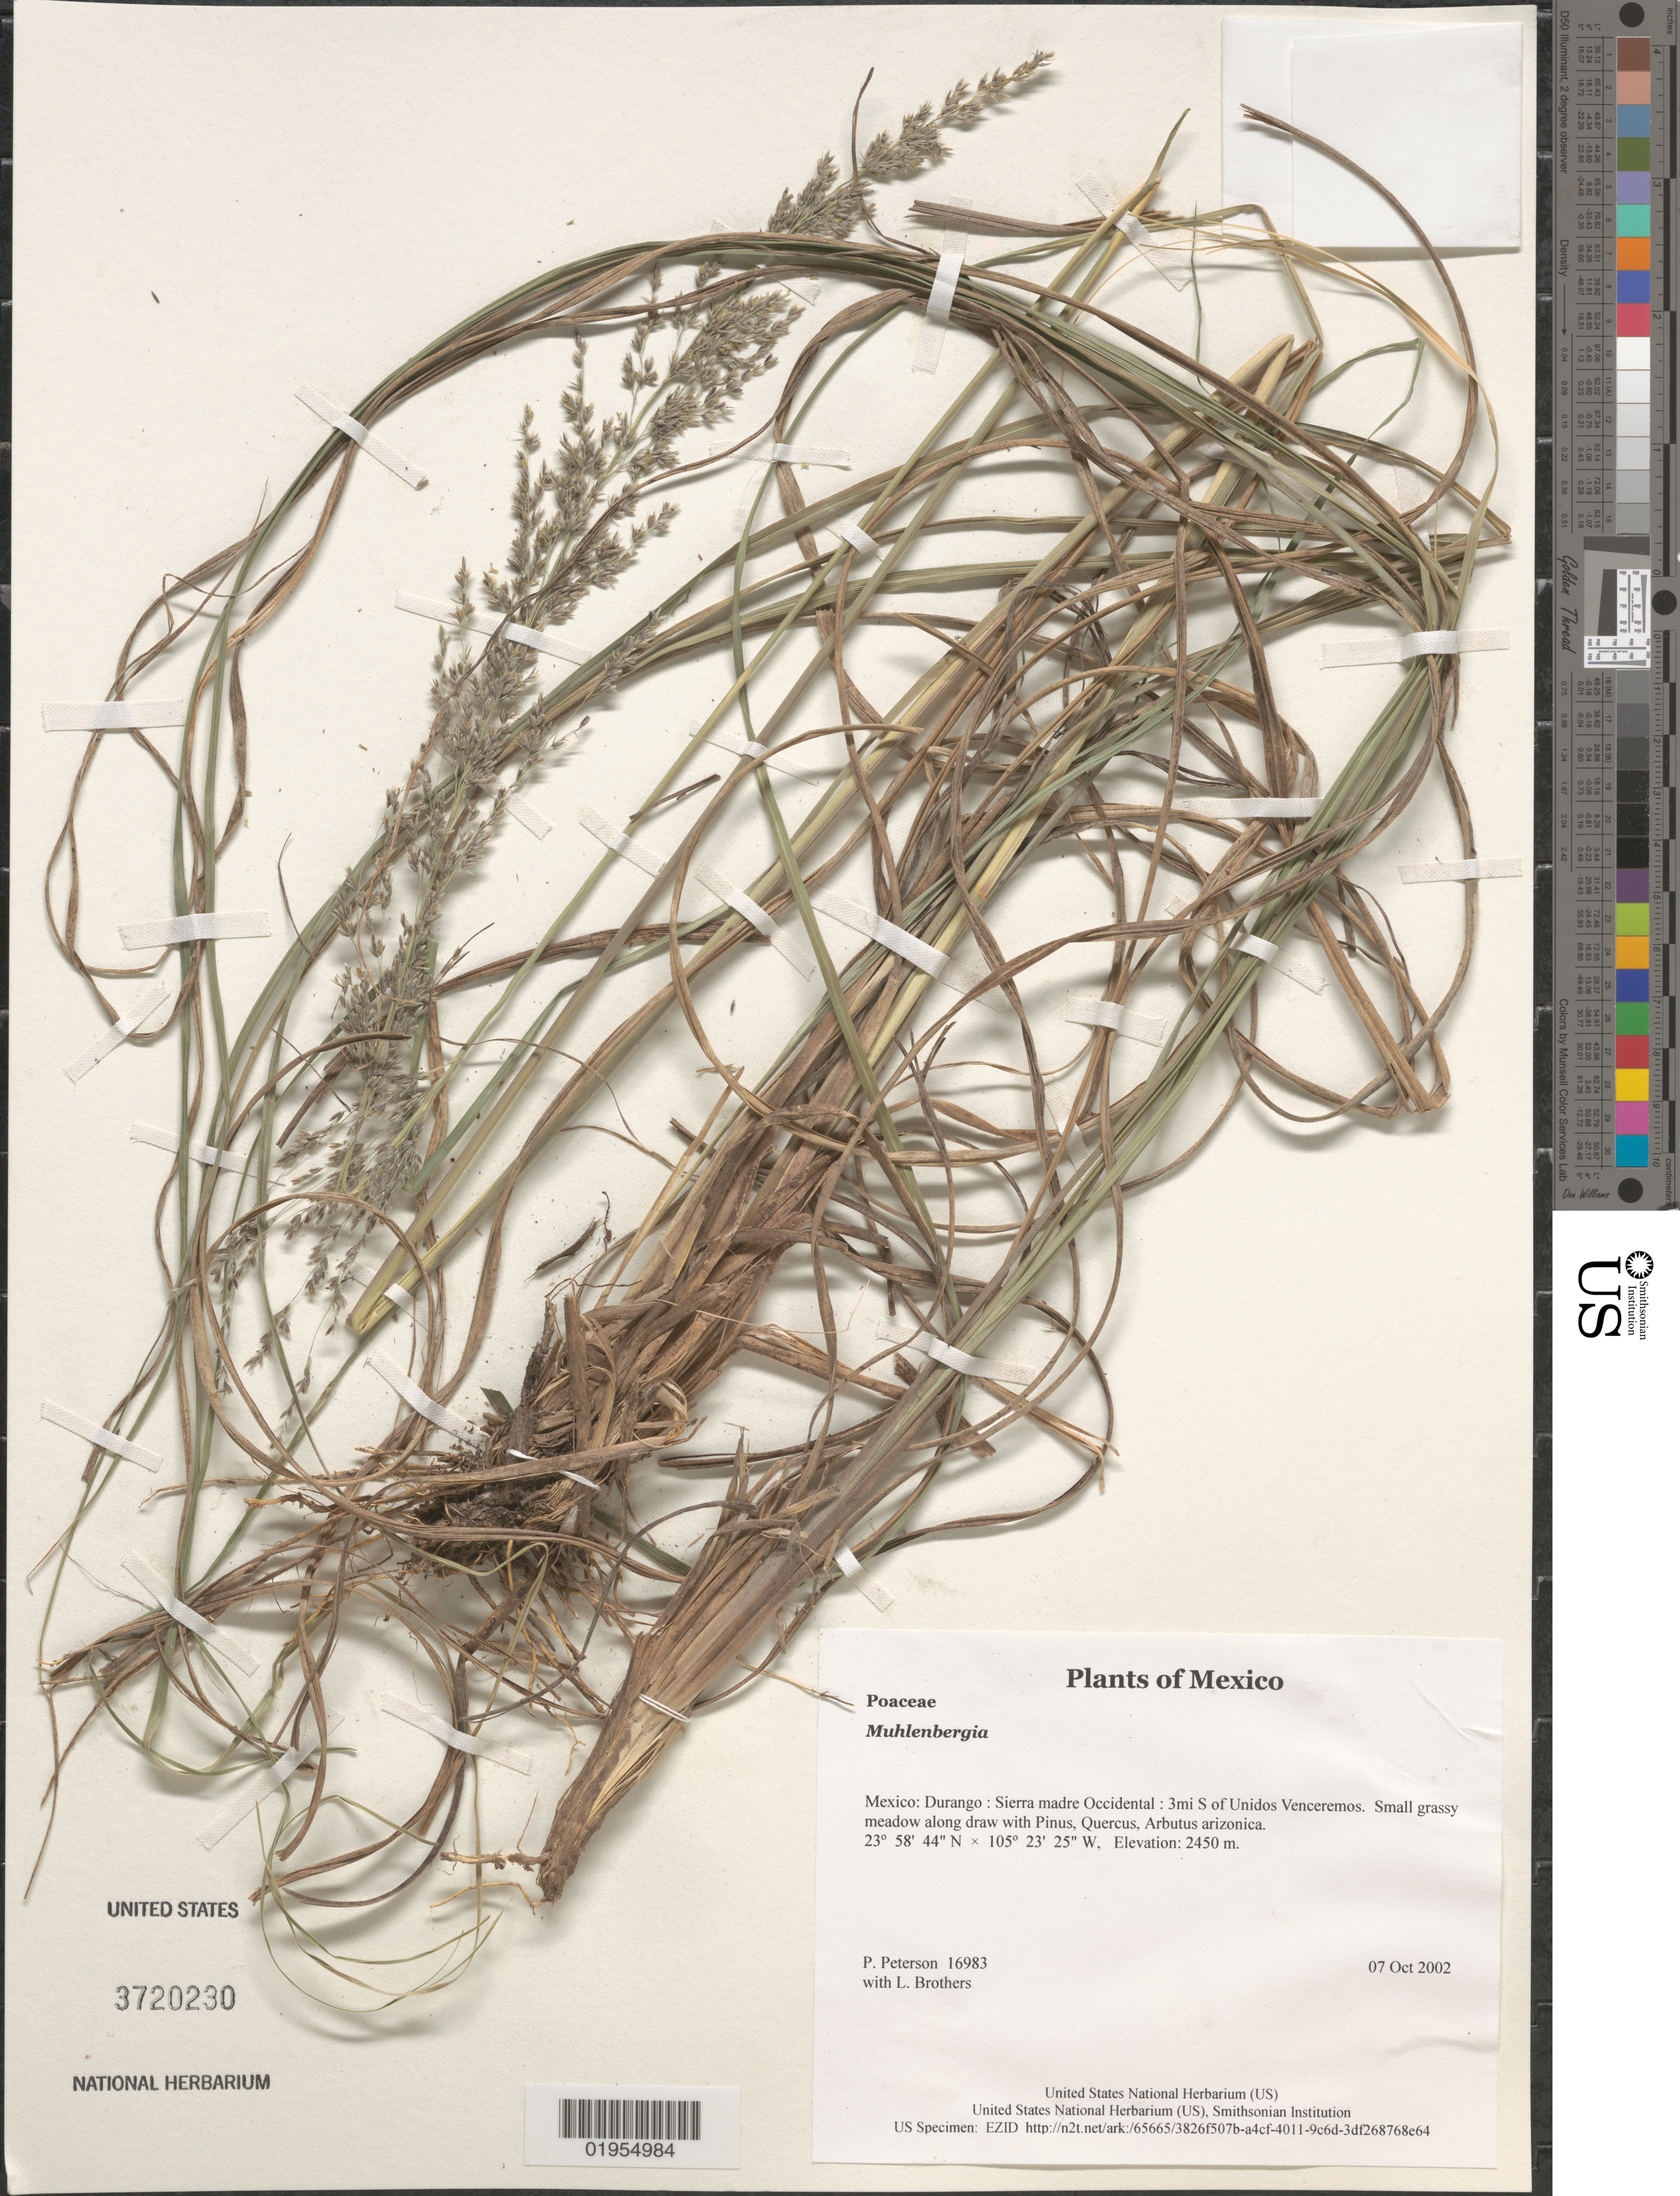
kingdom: Plantae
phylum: Tracheophyta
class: Liliopsida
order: Poales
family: Poaceae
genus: Muhlenbergia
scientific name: Muhlenbergia sp.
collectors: P. M. Peterson & L. E. Brothers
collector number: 16983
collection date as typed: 07 Oct 2002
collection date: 2002-10-07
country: Mexico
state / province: Durango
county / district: Sierra madre Occidental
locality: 3mi S of Unidos Venceremos. Small grassy meadow along draw with Pinus, Quercus, Arbutus arizonica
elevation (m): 2450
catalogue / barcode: US 3720230